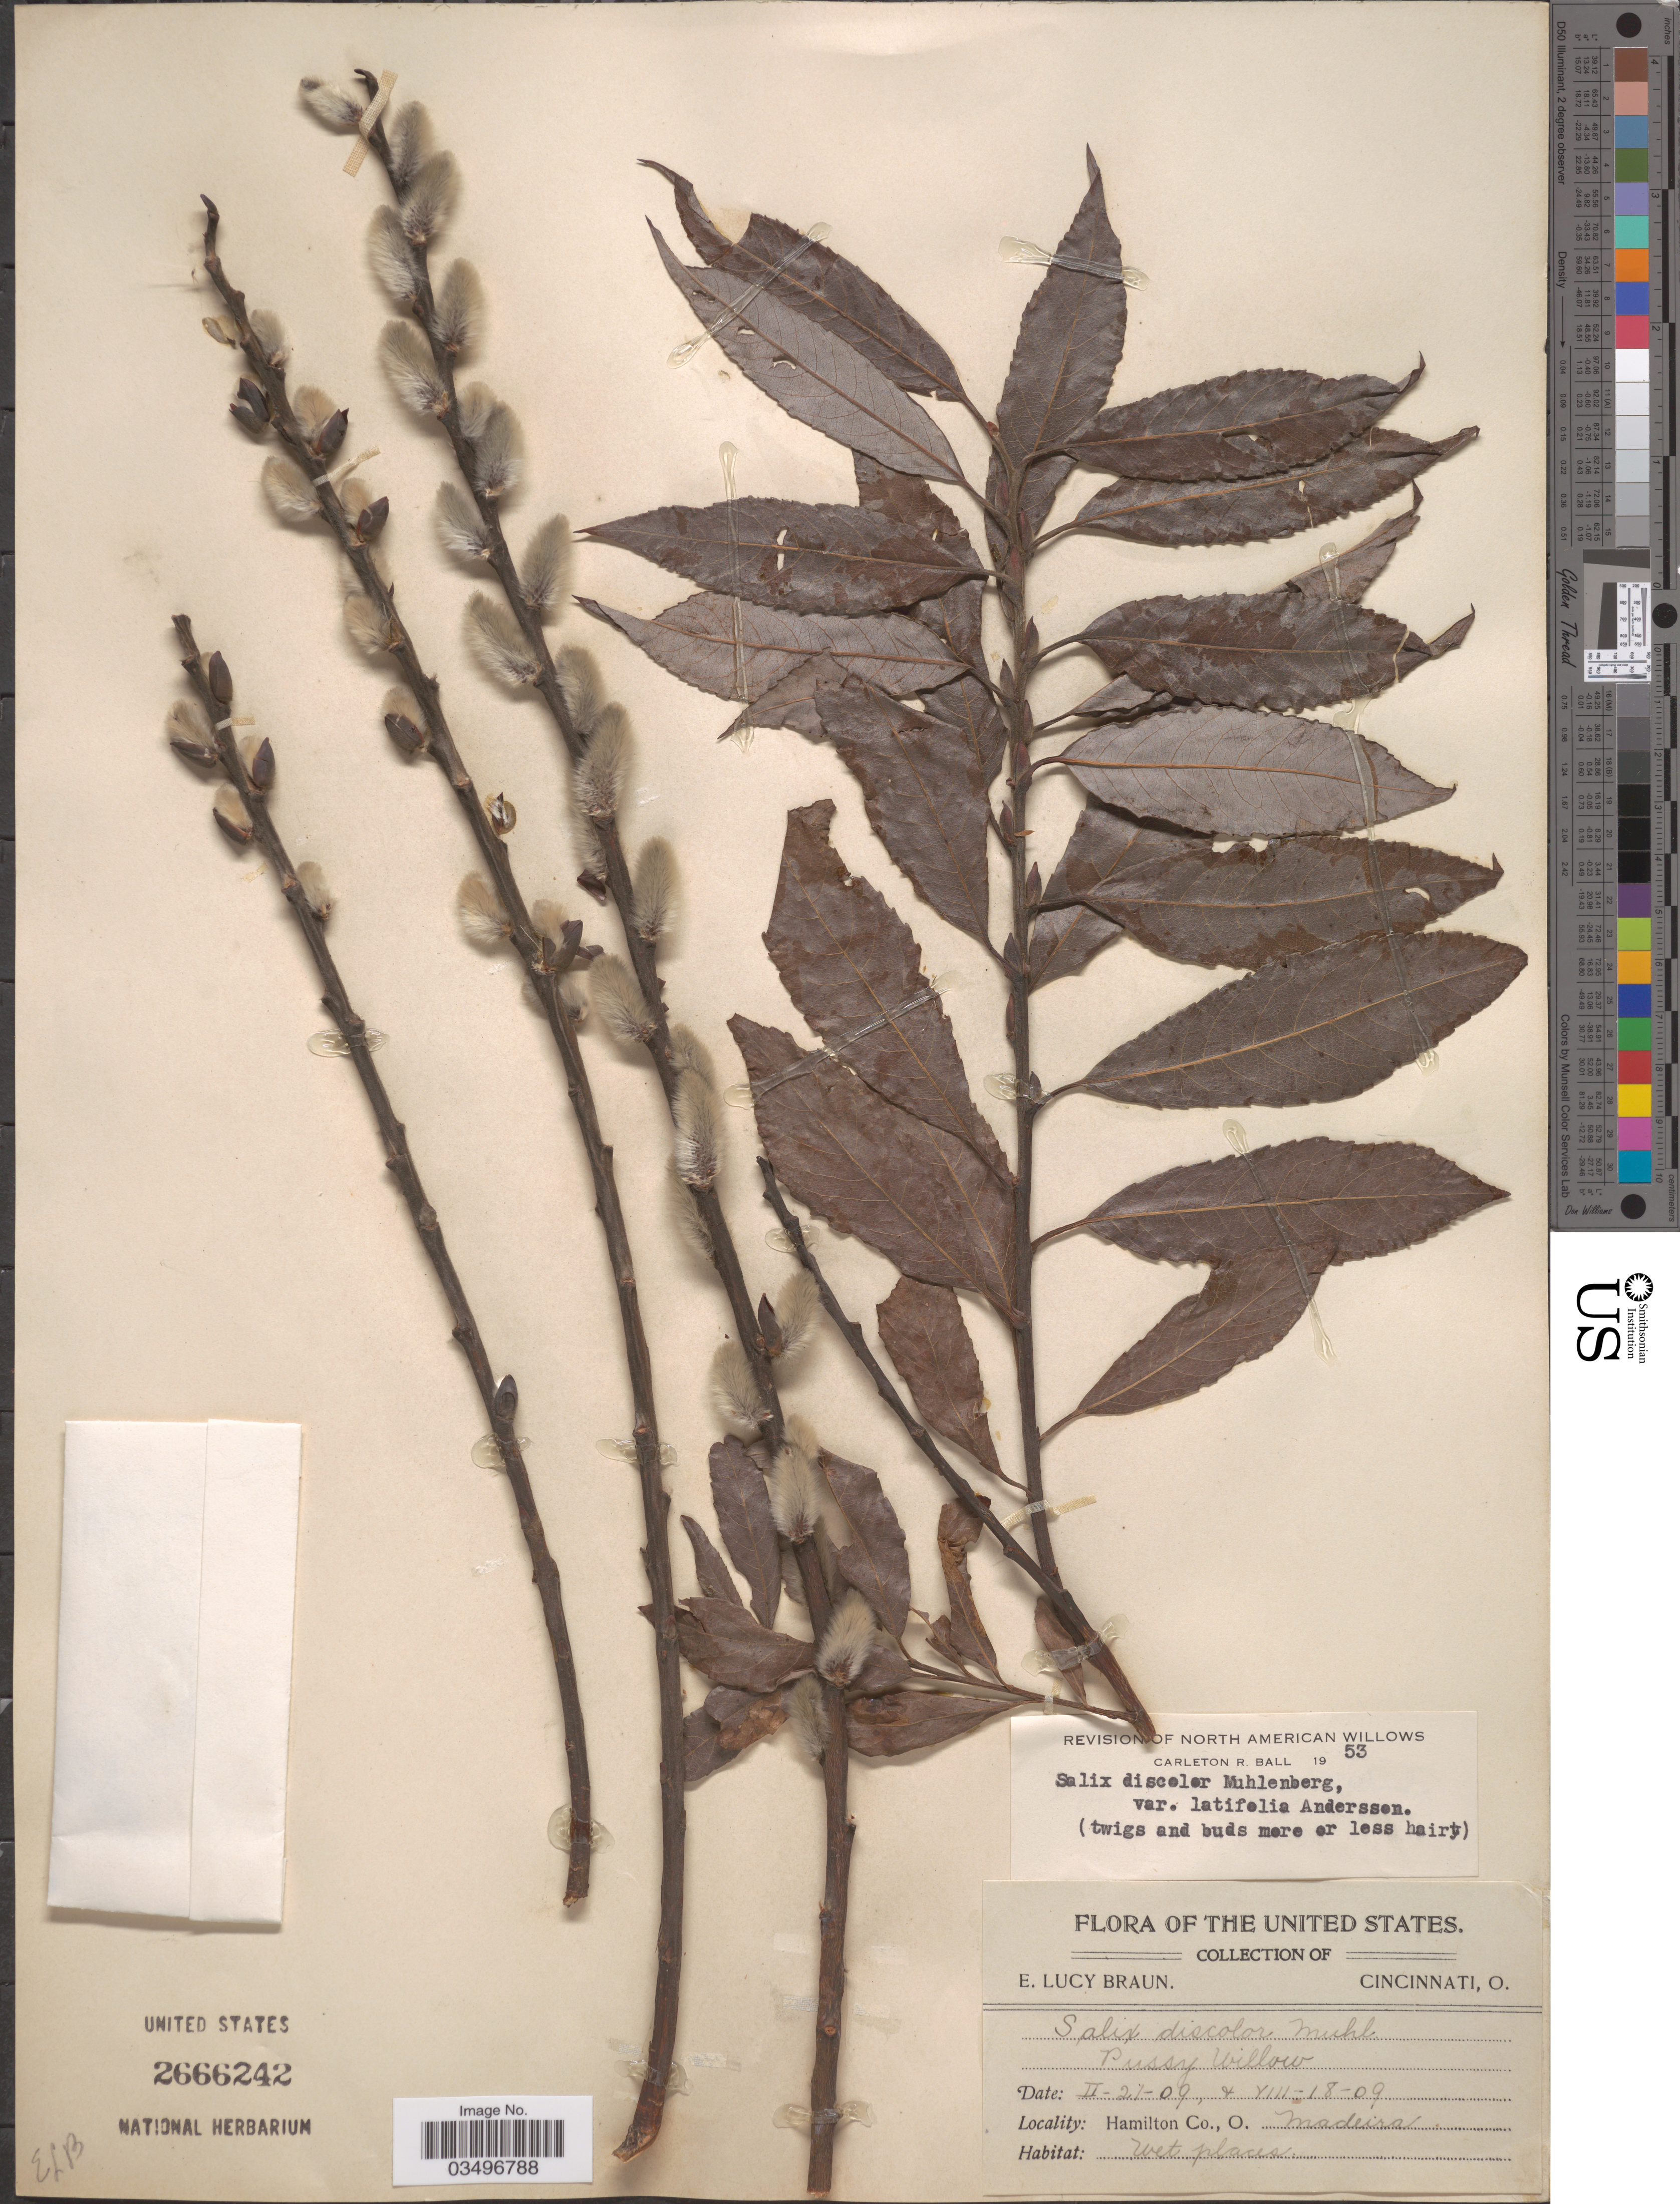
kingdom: Plantae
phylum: Tracheophyta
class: Magnoliopsida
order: Malpighiales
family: Salicaceae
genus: Salix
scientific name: Salix discolor var. latifolia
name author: Andersson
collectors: E. L. Braun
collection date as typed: Transcribed d/m/y: 27/2/9 to 18/8/9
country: United States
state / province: Ohio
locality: Hamilton Co. Madeira.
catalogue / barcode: US 2666242